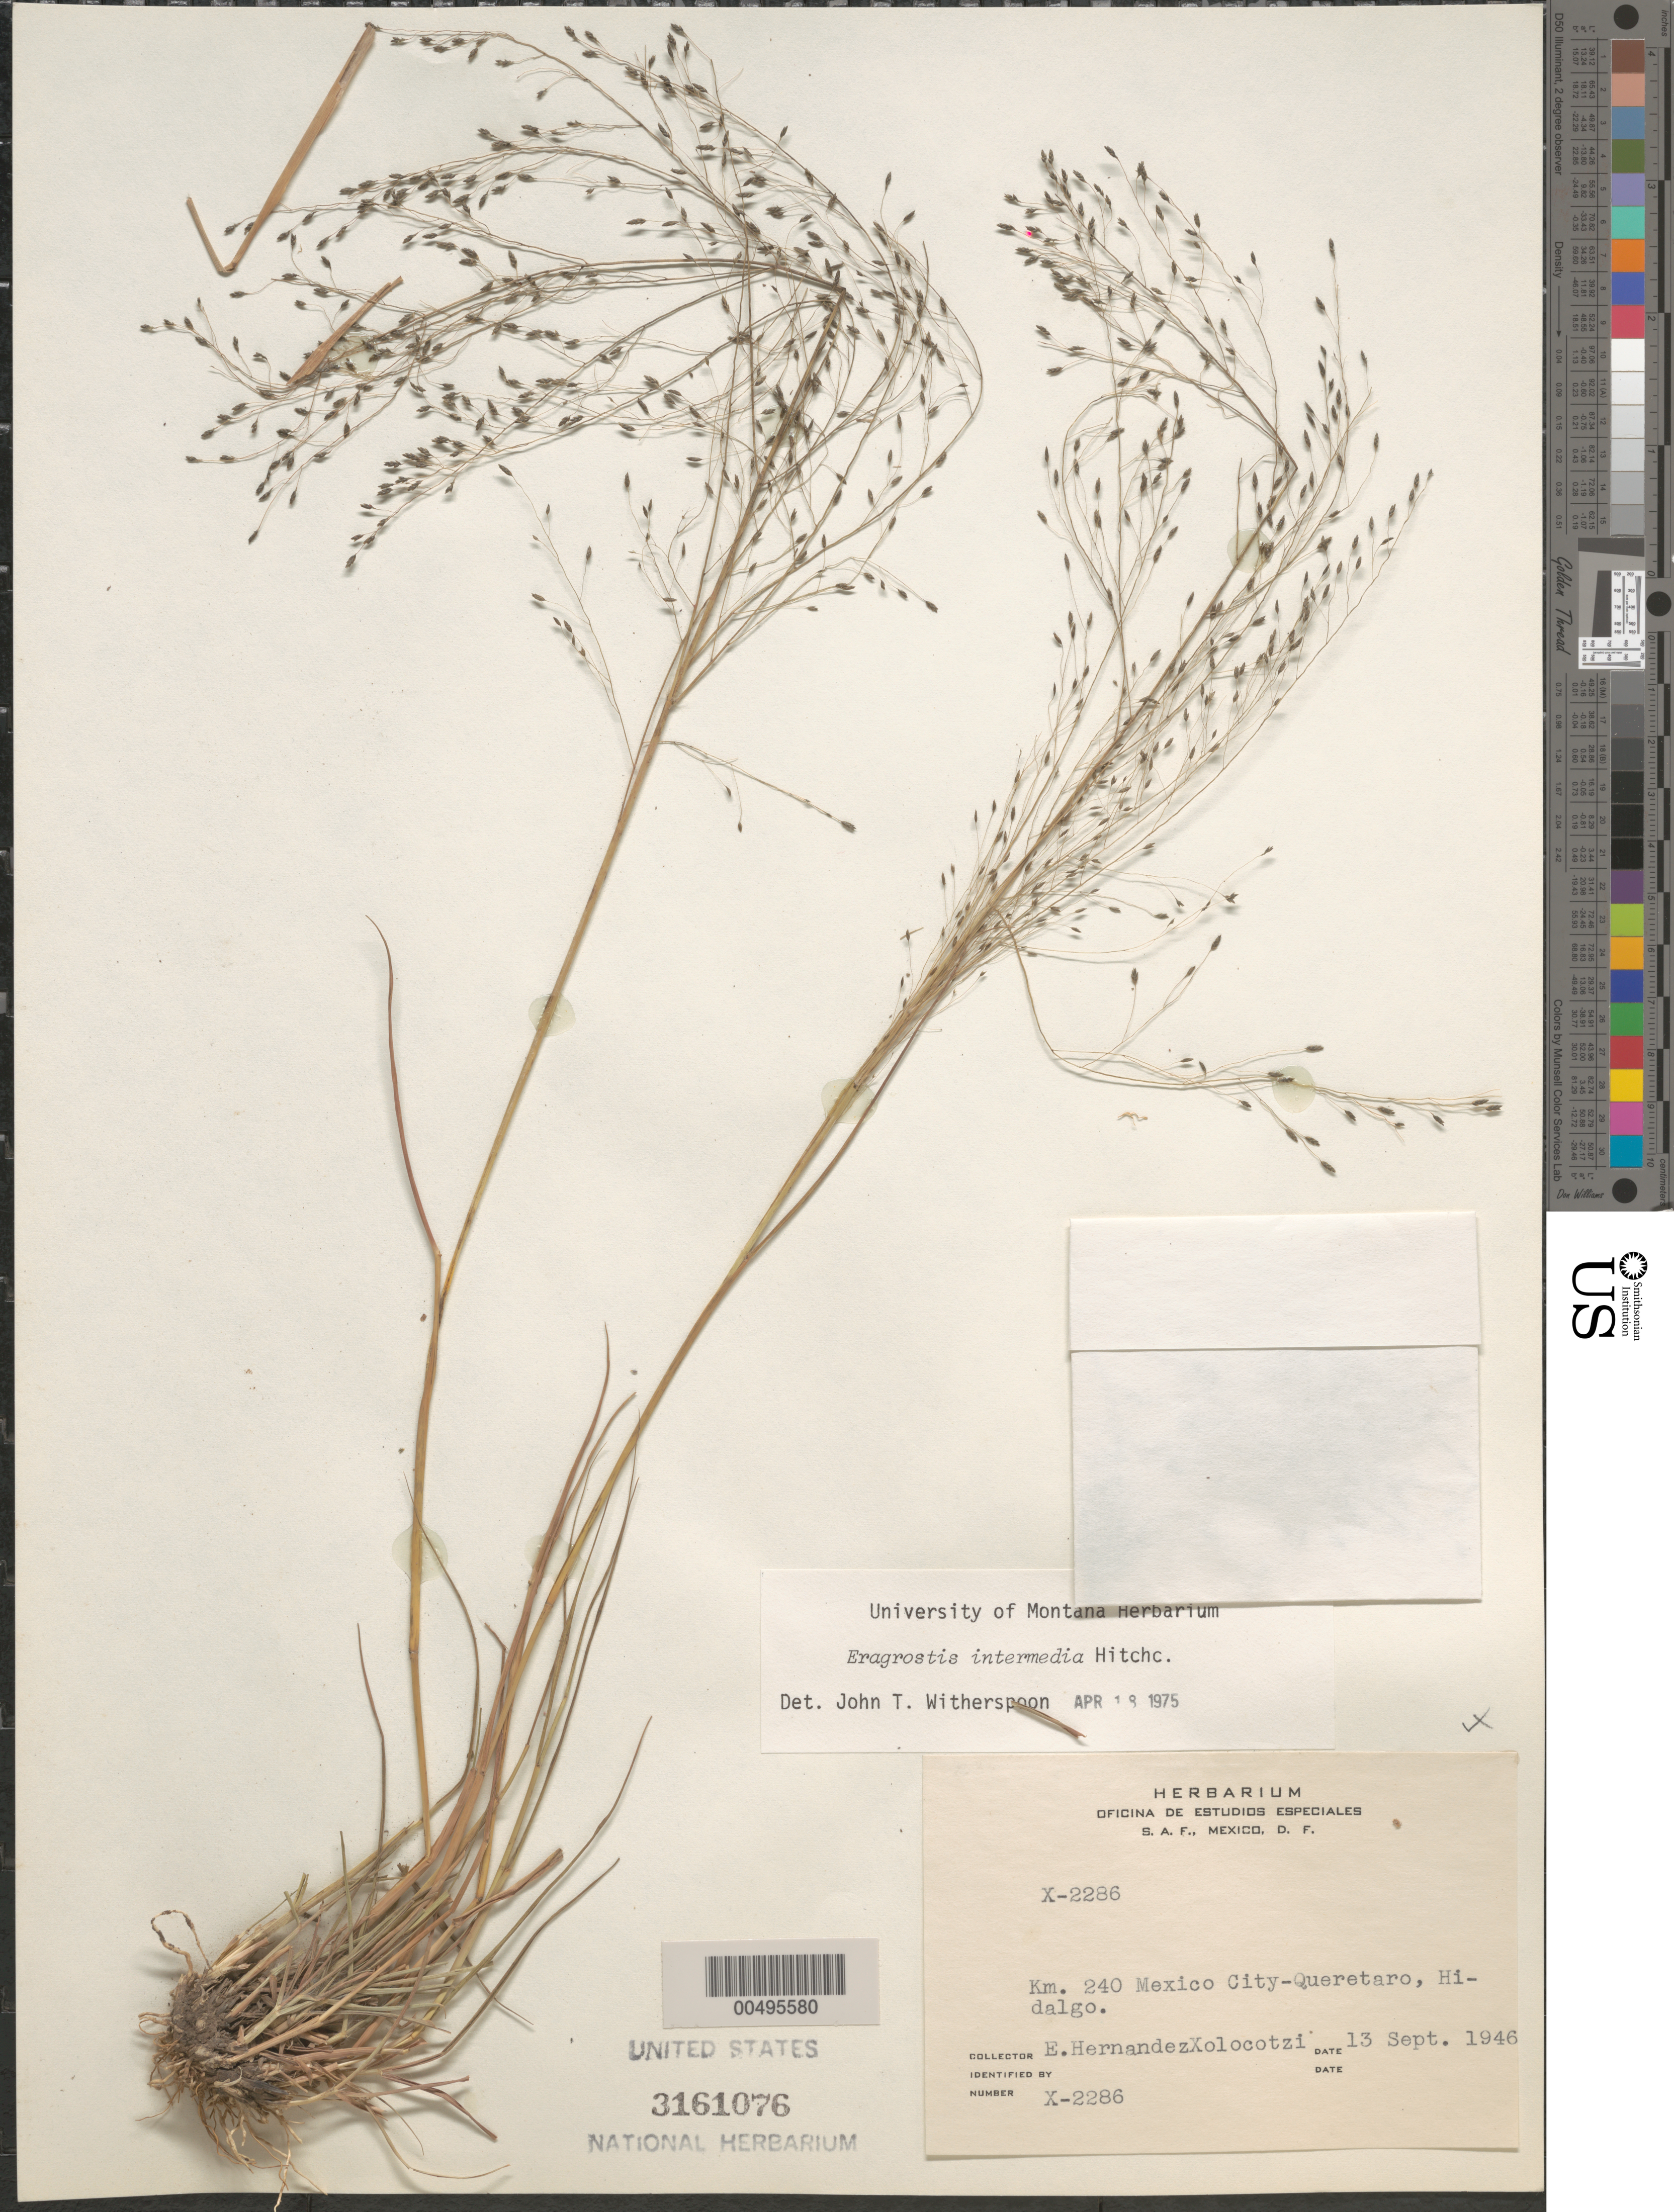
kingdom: Plantae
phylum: Tracheophyta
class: Liliopsida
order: Poales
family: Poaceae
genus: Eragrostis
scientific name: Eragrostis intermedia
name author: Hitchc.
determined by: Witherspoon, John T.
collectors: E. I. Hernández-X.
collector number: X-2286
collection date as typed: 13 Sep 1946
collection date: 1946-09-13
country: Mexico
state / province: Hidalgo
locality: Km 240 Mexico City - Queretaro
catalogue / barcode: US 3161076